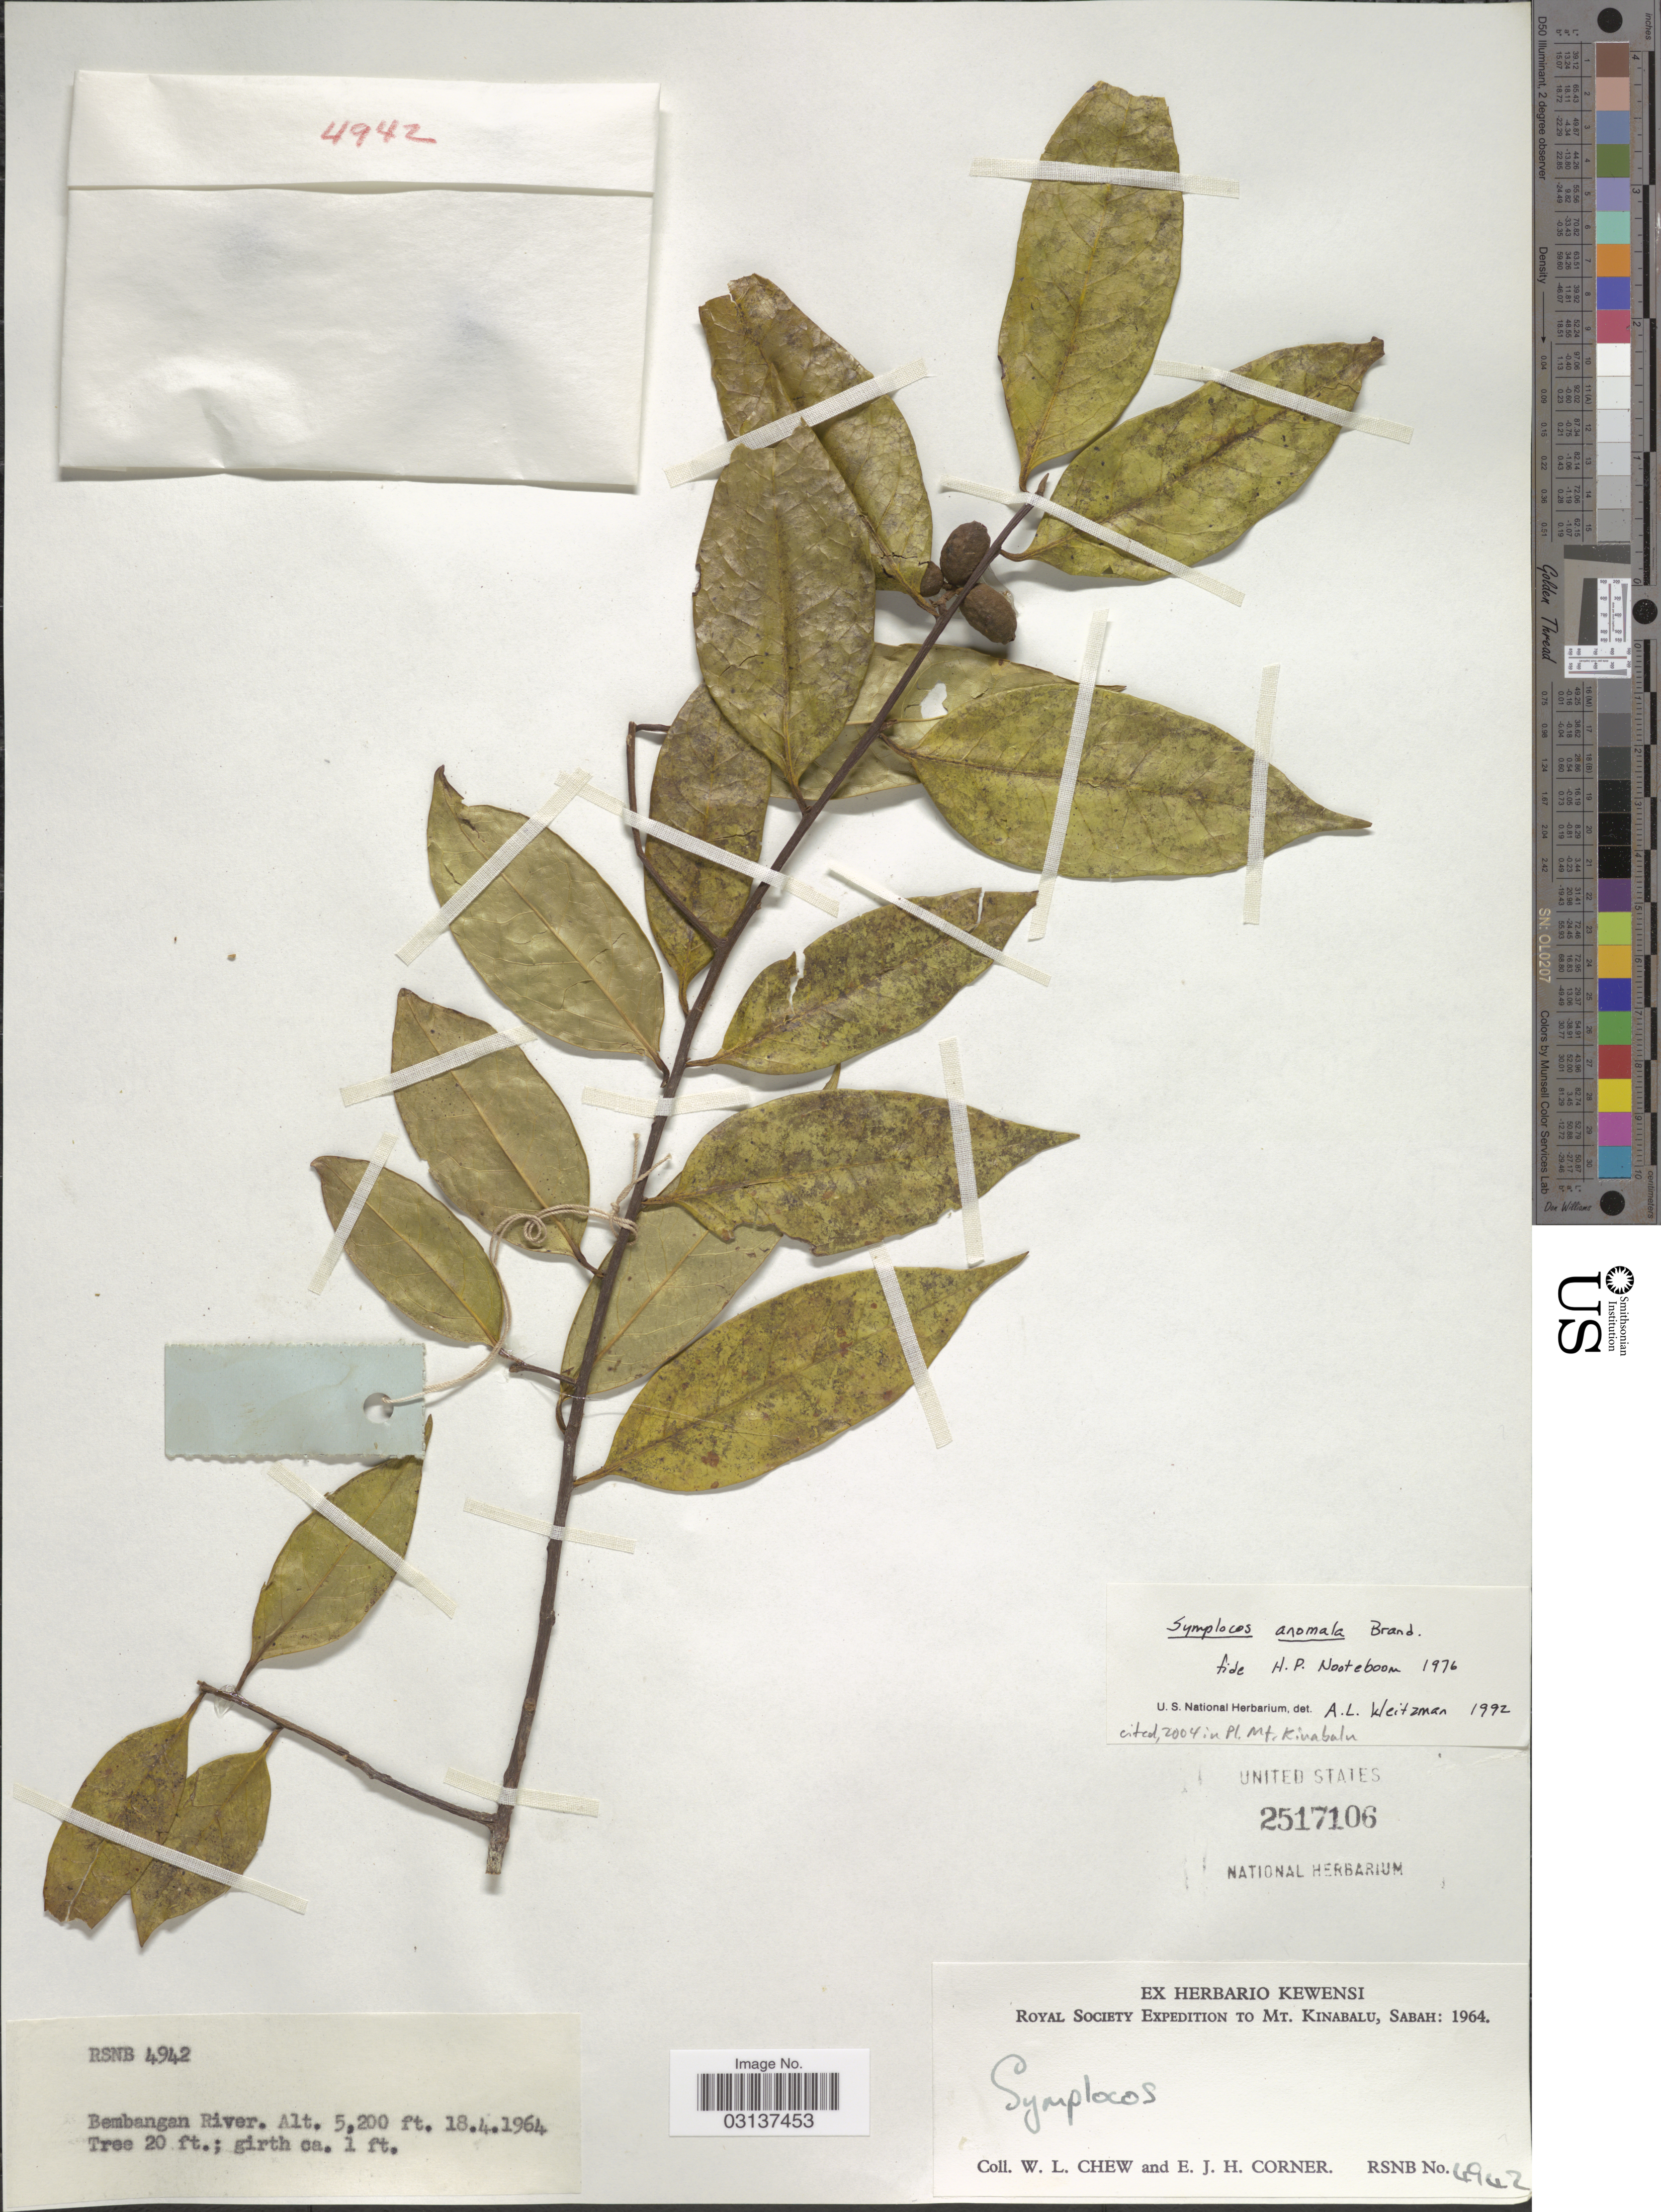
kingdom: Plantae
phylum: Tracheophyta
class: Magnoliopsida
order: Ericales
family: Symplocaceae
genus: Symplocos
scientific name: Symplocos anomala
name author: Brand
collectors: W. Chew & E. Corner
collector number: RSNB4942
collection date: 1964-04-18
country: Malaysia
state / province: Sabah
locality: Mt. Kinabalu, Bembangan River.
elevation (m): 1585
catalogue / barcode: US 2517106